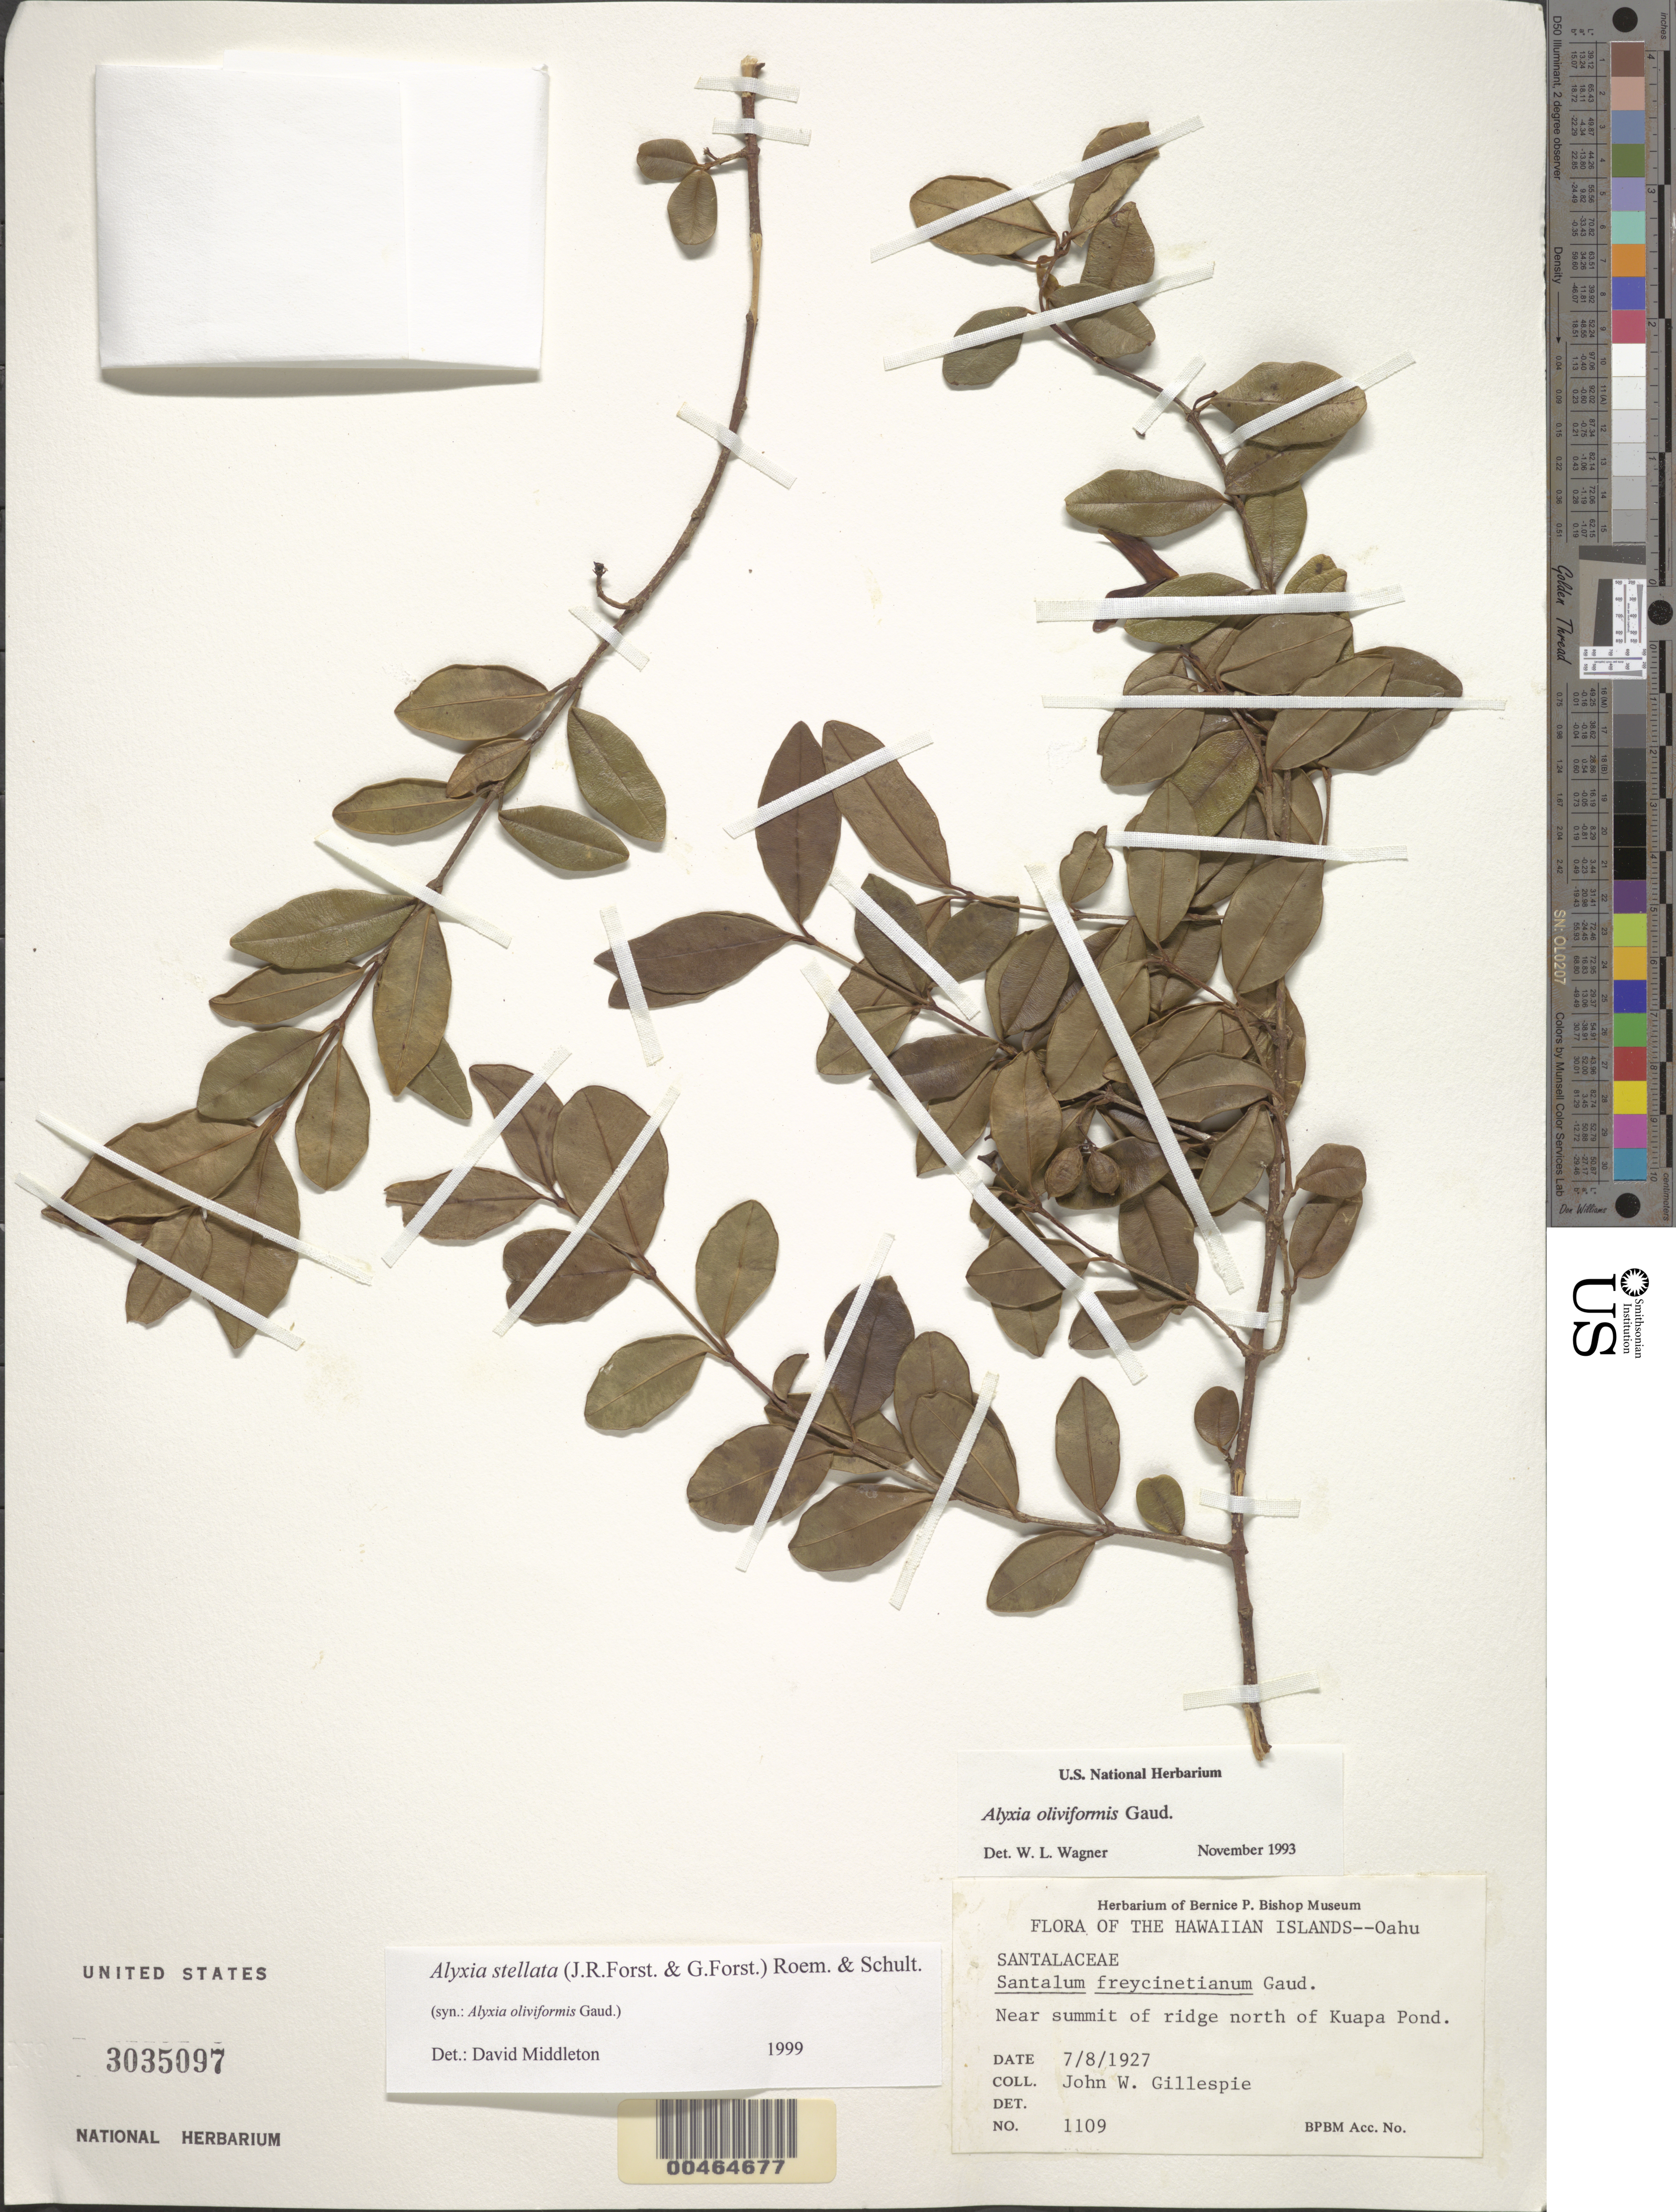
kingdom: Plantae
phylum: Tracheophyta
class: Magnoliopsida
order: Gentianales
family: Apocynaceae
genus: Alyxia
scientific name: Alyxia stellata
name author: (J.R. Forst. & G. Forst.) Roem. & Schult.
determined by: Middleton, D. J.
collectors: J. W. Gillespie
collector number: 1109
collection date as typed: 7 Aug 1927 or 8 Jul 1927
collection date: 1927-07-08 or 1927-08-07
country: United States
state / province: Hawaii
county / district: Honolulu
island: Oahu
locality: Near summit of ridge N of Kuapa Pond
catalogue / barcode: US 3035097